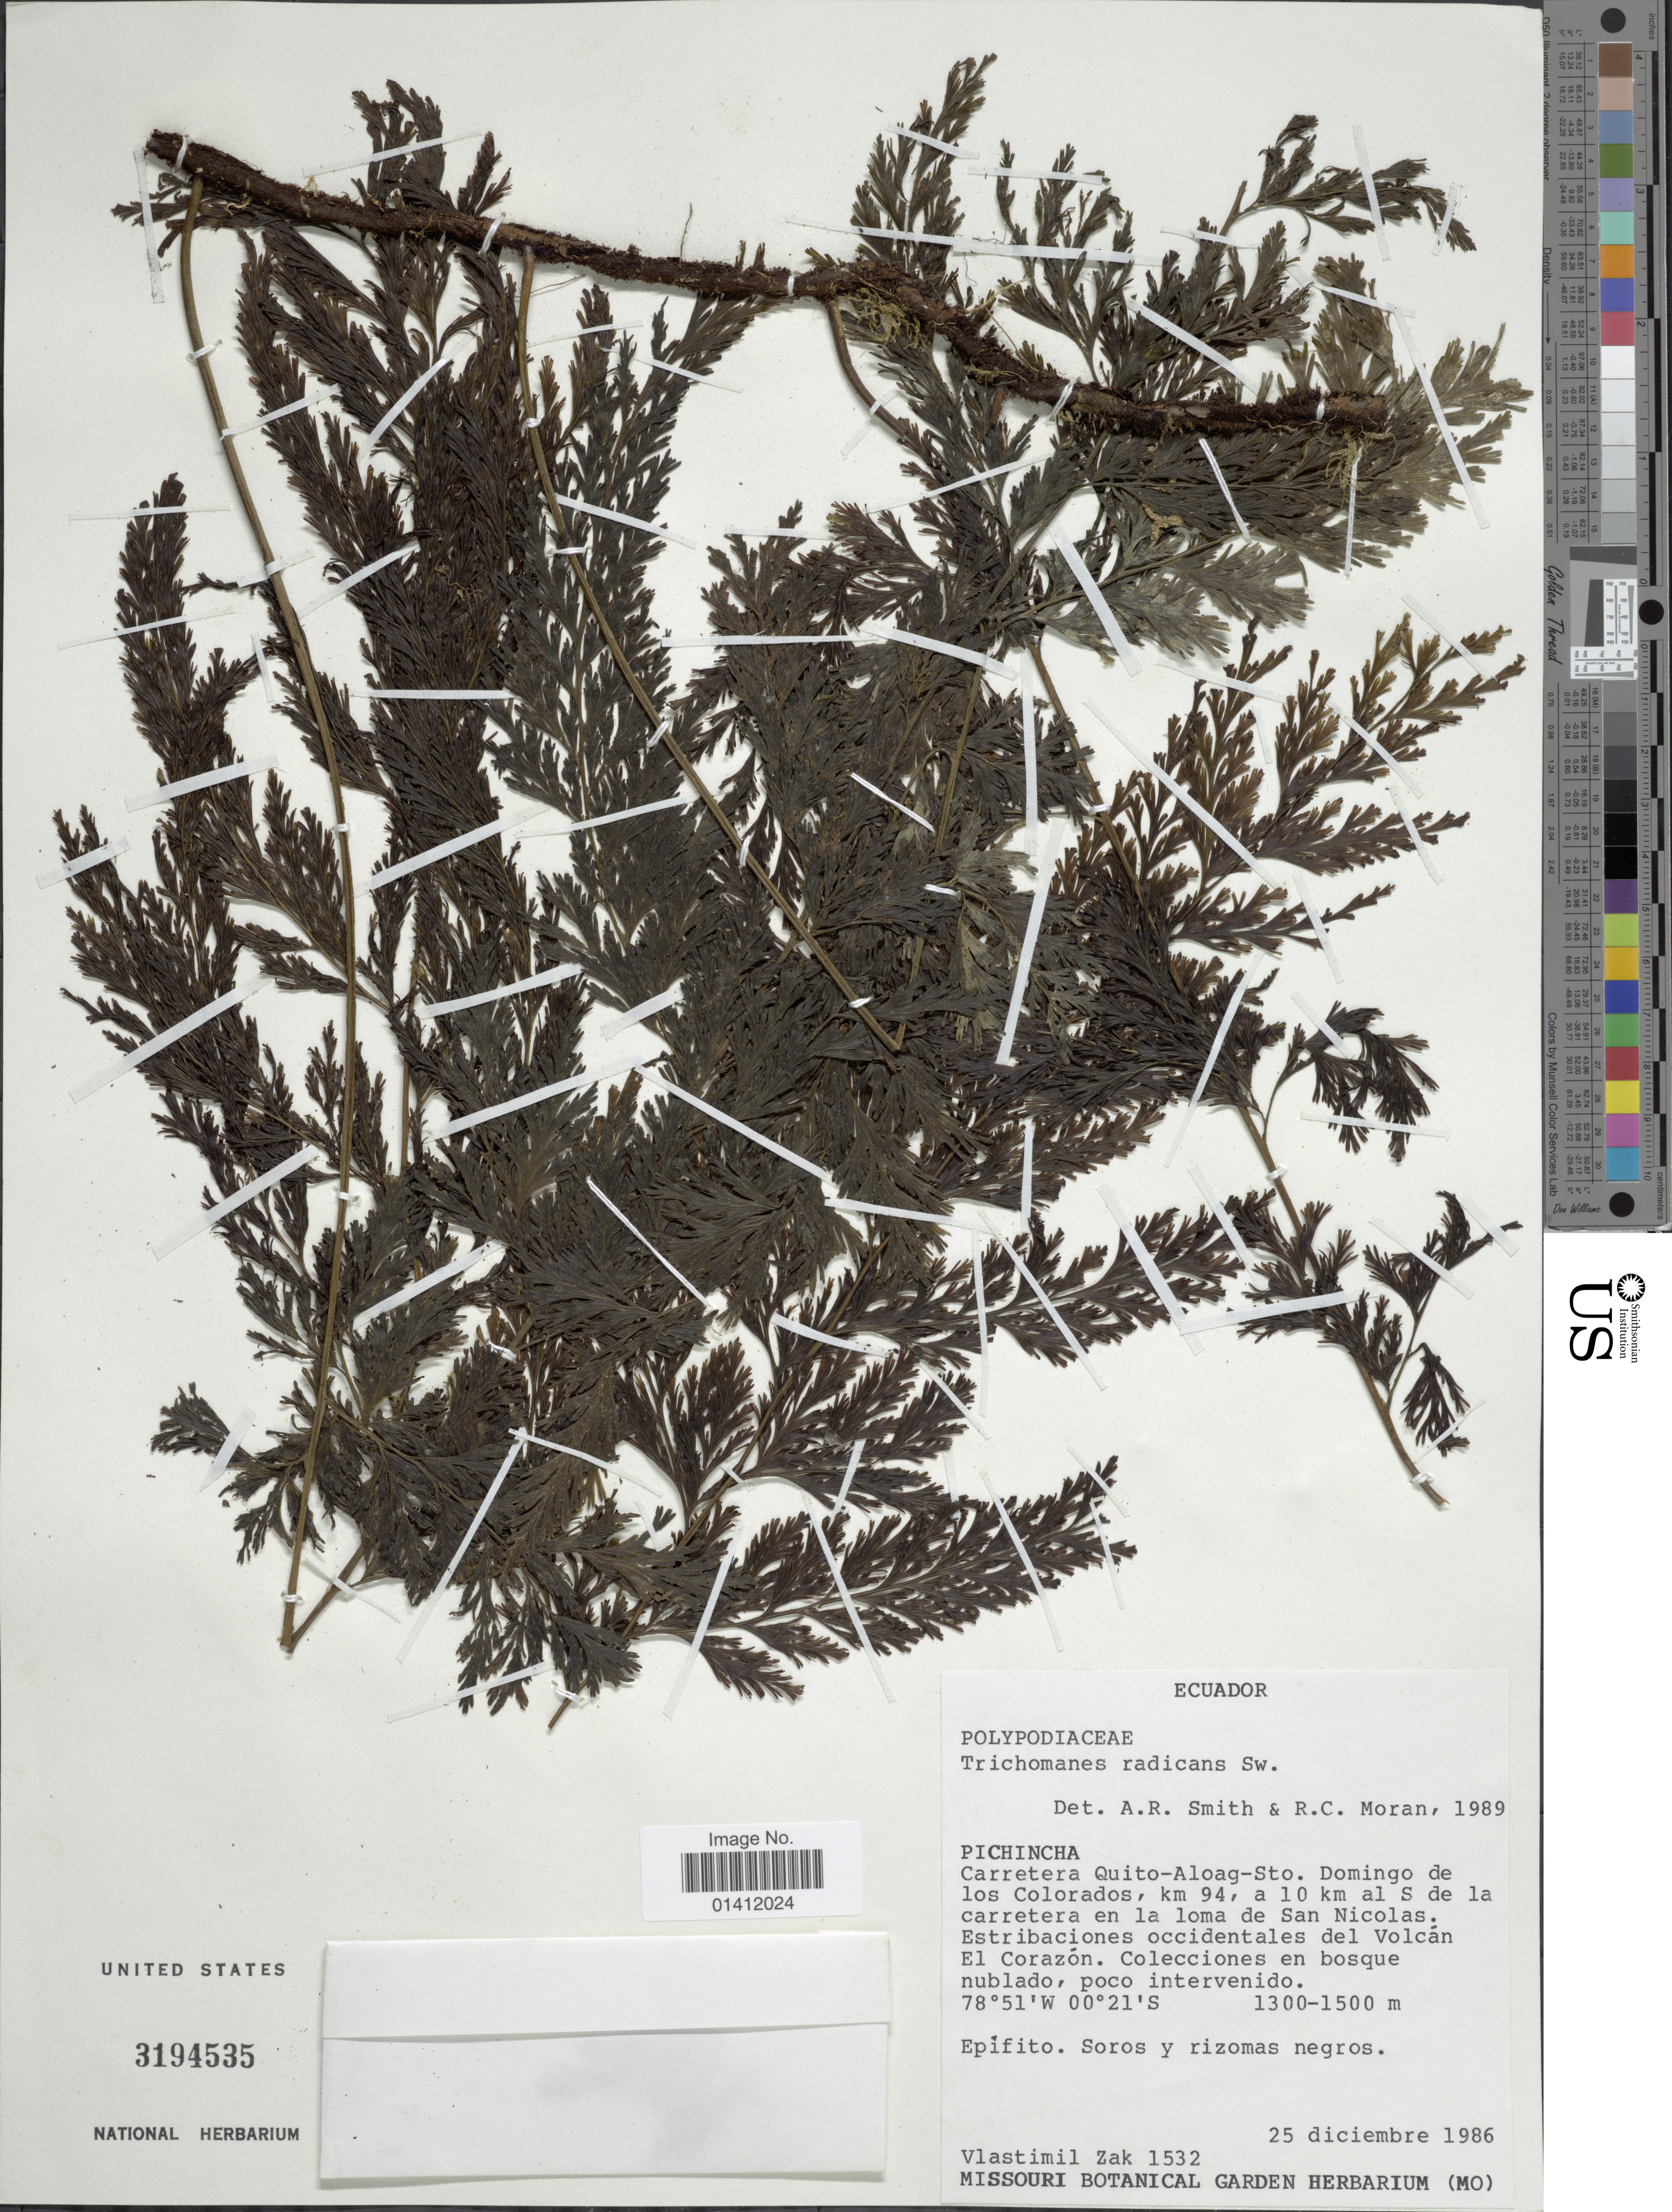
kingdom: Plantae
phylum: Tracheophyta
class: Polypodiopsida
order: Hymenophyllales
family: Hymenophyllaceae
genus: Vandenboschia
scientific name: Vandenboschia radicans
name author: (Sw.) Copel.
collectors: V. Zak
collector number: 1532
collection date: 1986-12-25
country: Ecuador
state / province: Pichincha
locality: Carretera Quito-Aloag-Sto. Domingo de los Colorados, km 94, a 10 km al S de la carretera en la loma de San Nicolas. Estribaciones occidentales del Volcan El Corazon.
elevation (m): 1300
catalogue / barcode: US 3194535